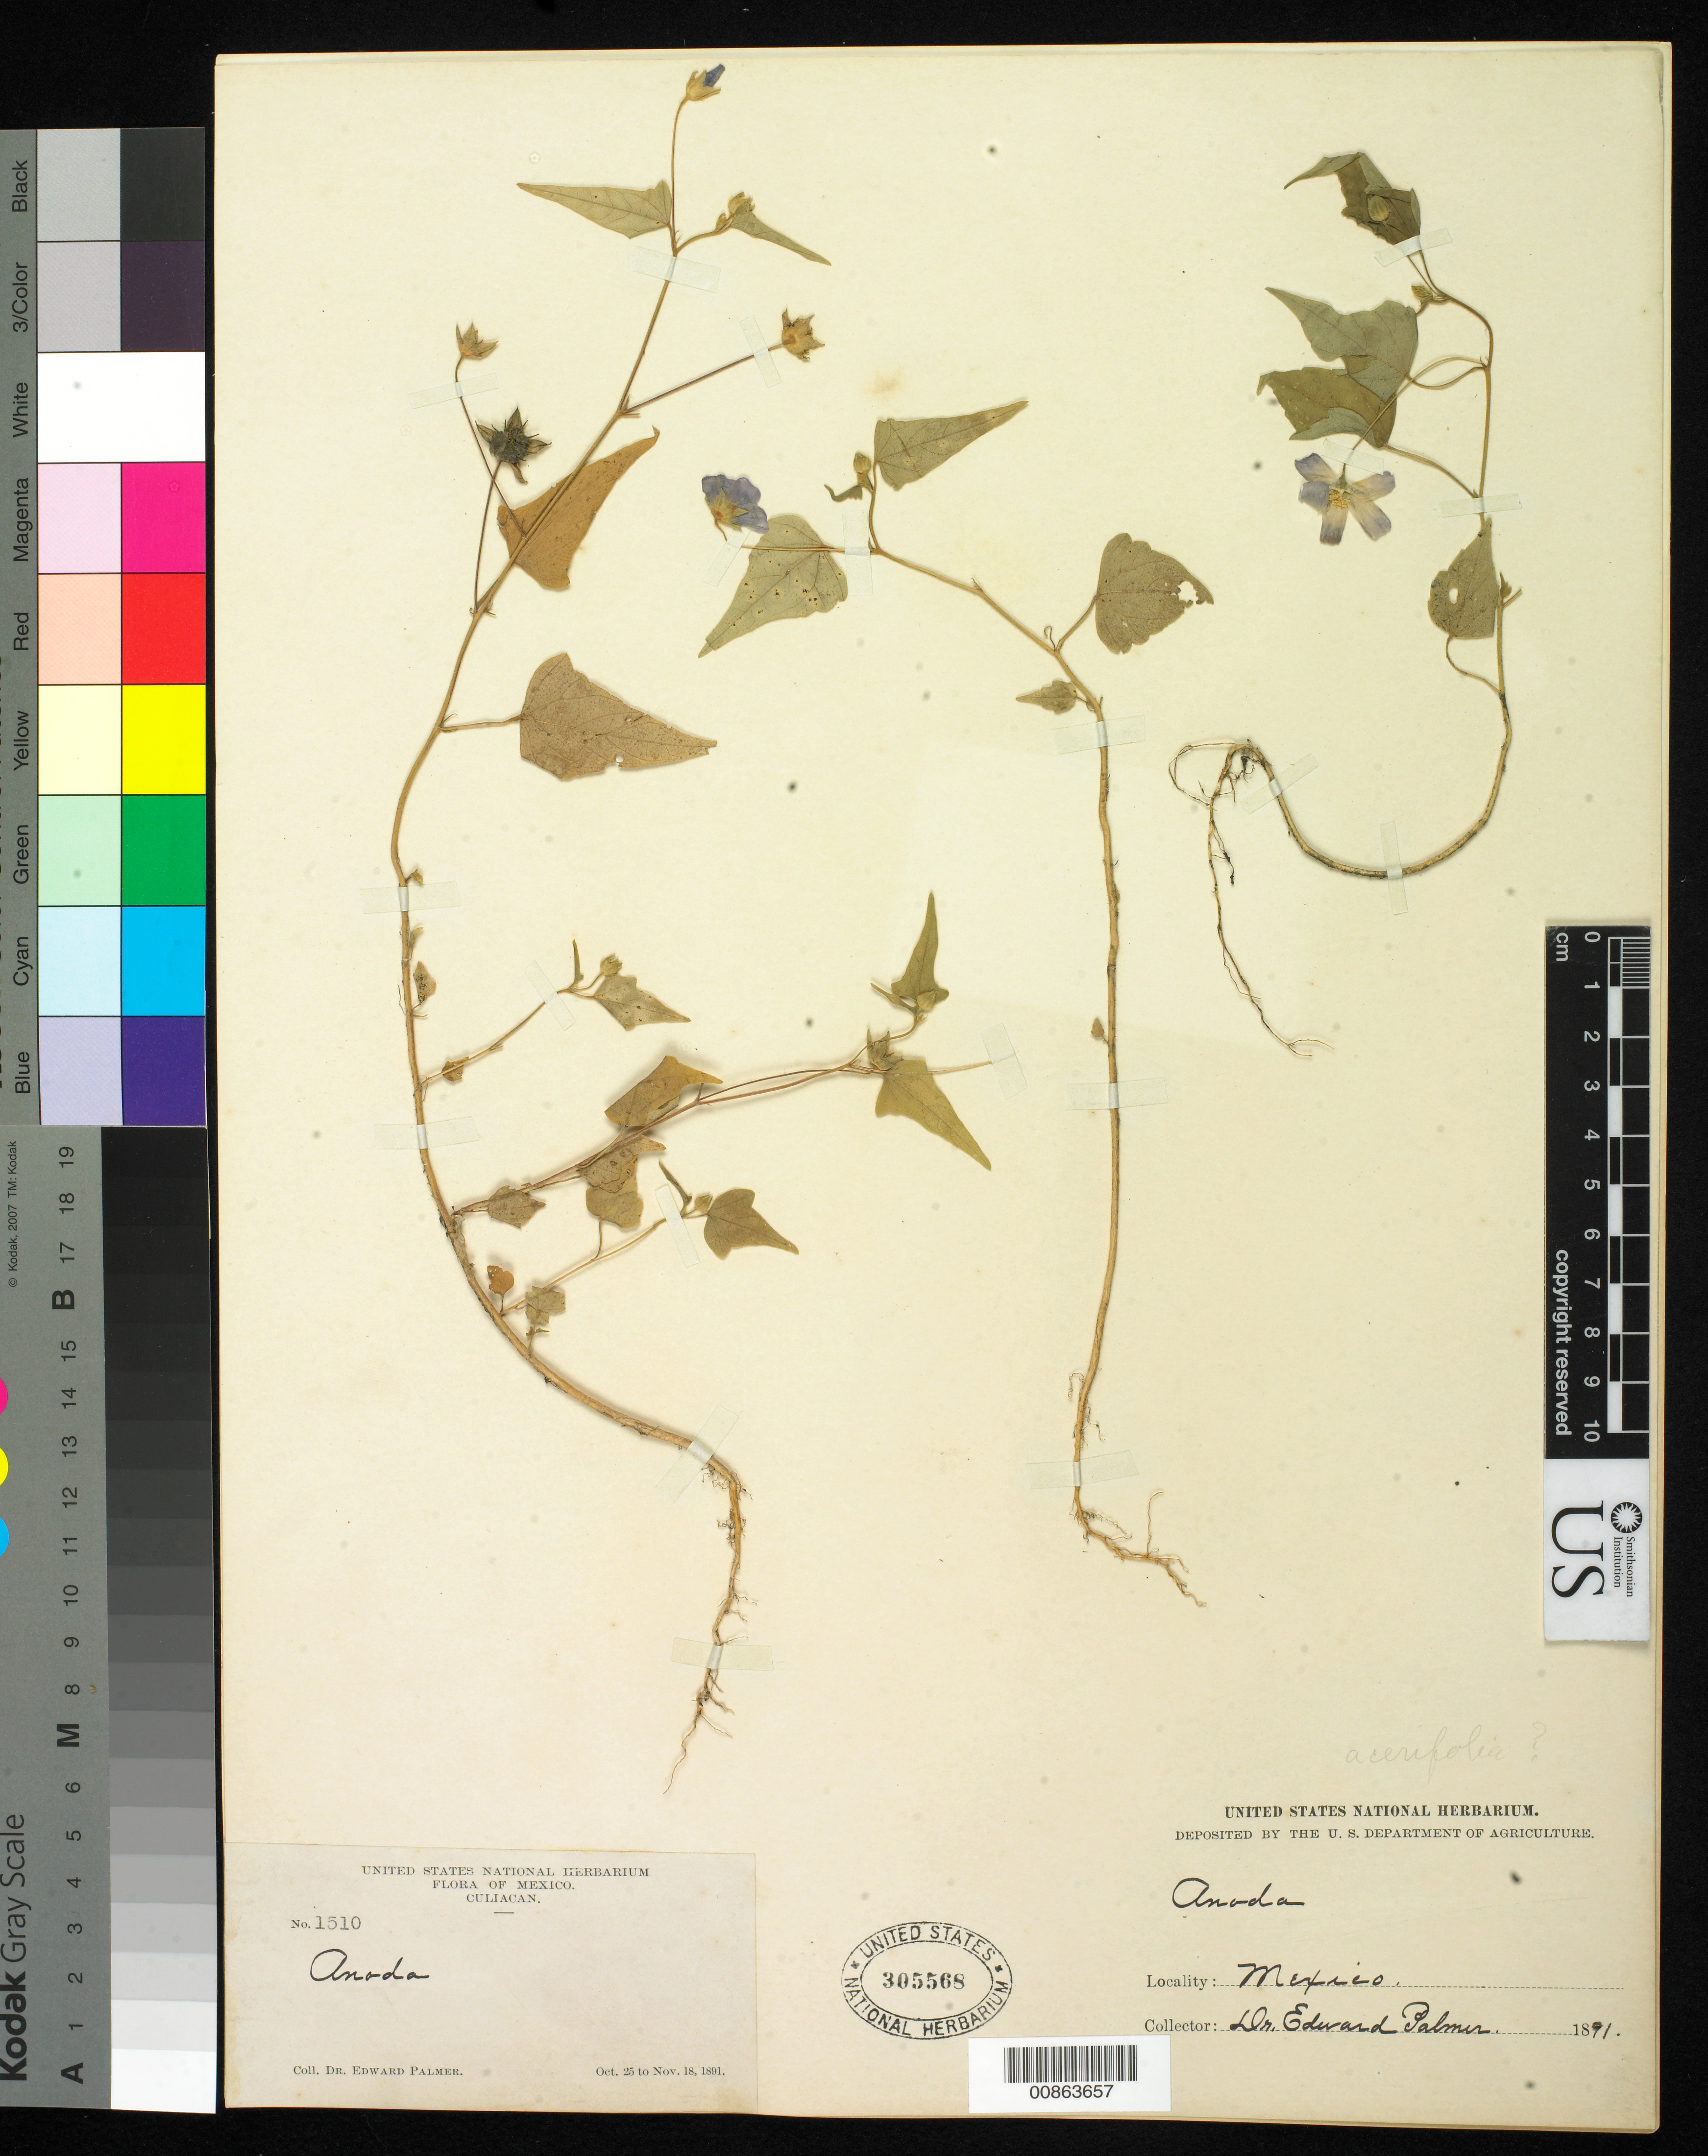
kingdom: Plantae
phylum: Tracheophyta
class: Magnoliopsida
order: Malvales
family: Malvaceae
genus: Anoda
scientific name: Anoda acerifolia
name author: Cav.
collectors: E. Palmer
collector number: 1510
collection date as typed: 25 Oct 1891 to 18 Nov 1891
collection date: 1891-10-25/1891-11-18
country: Mexico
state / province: Sinaloa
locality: Culiacan, Sinaloa.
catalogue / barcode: US 305568